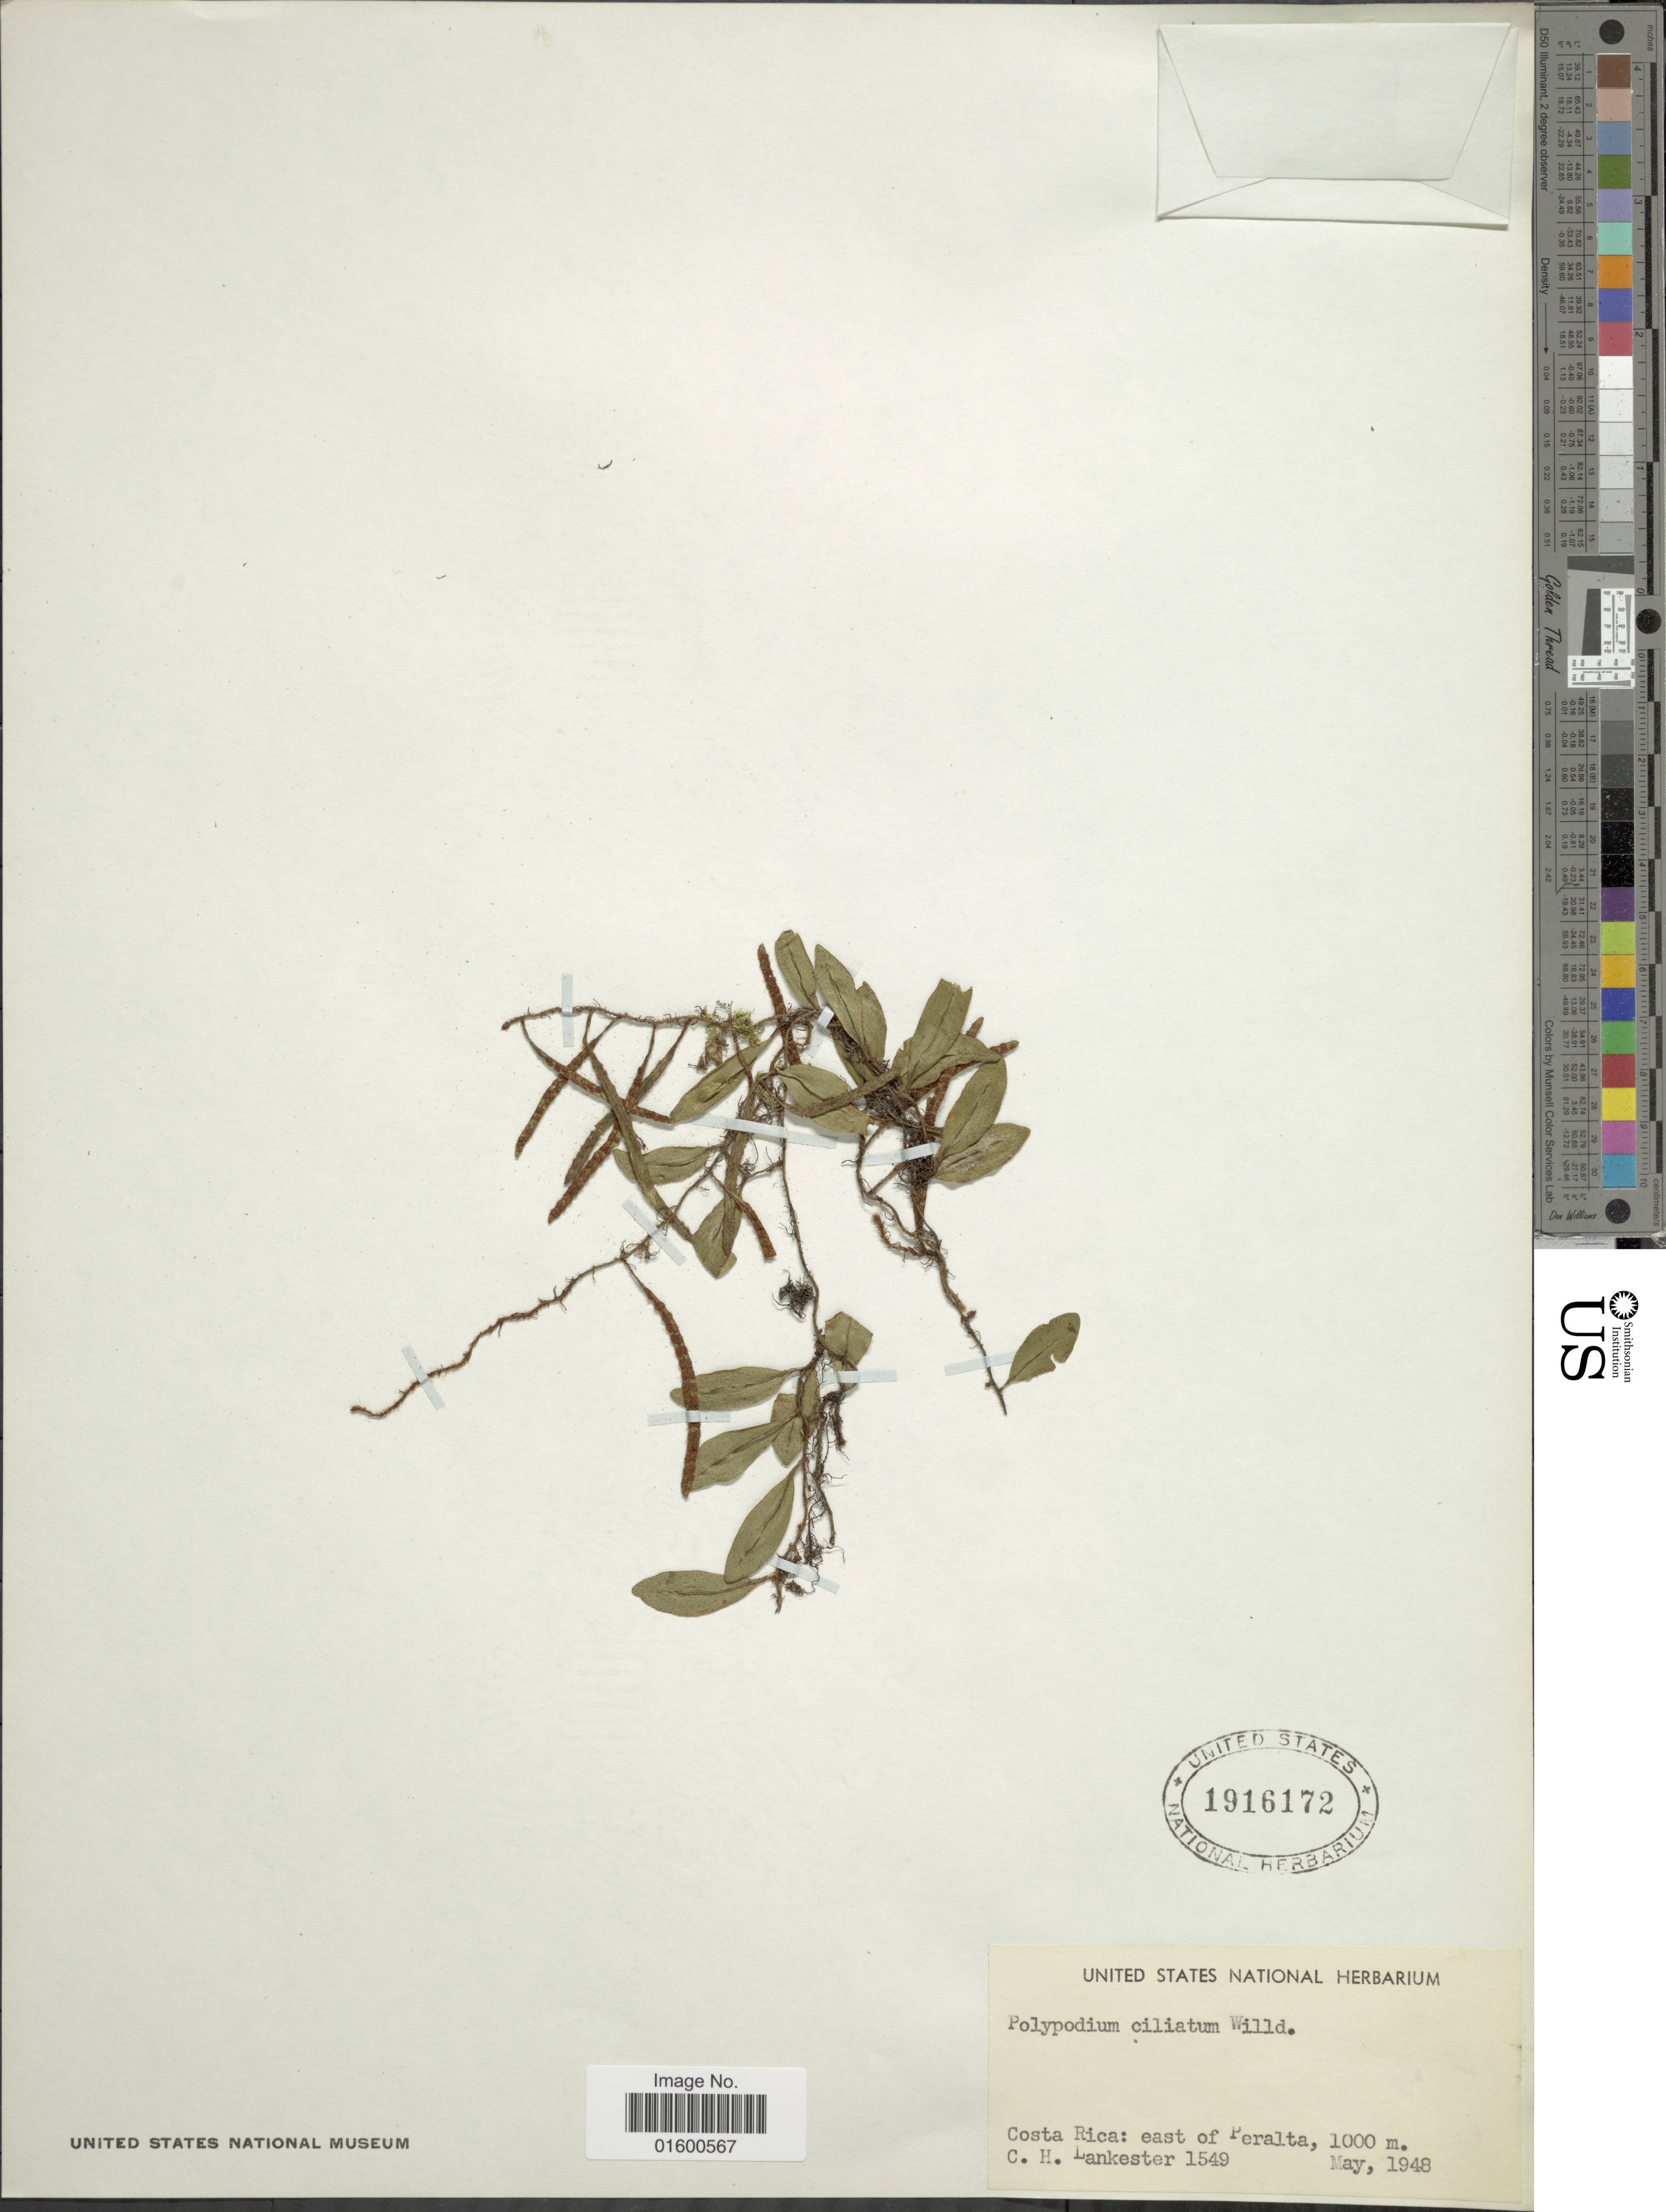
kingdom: Plantae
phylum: Tracheophyta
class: Polypodiopsida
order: Polypodiales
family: Polypodiaceae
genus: Microgramma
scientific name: Microgramma reptans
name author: (Cav.) A.R. Sm.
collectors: C. H. Lankester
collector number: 1549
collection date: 1948-05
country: Costa Rica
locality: East of Peralta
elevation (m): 1000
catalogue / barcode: US 1916172